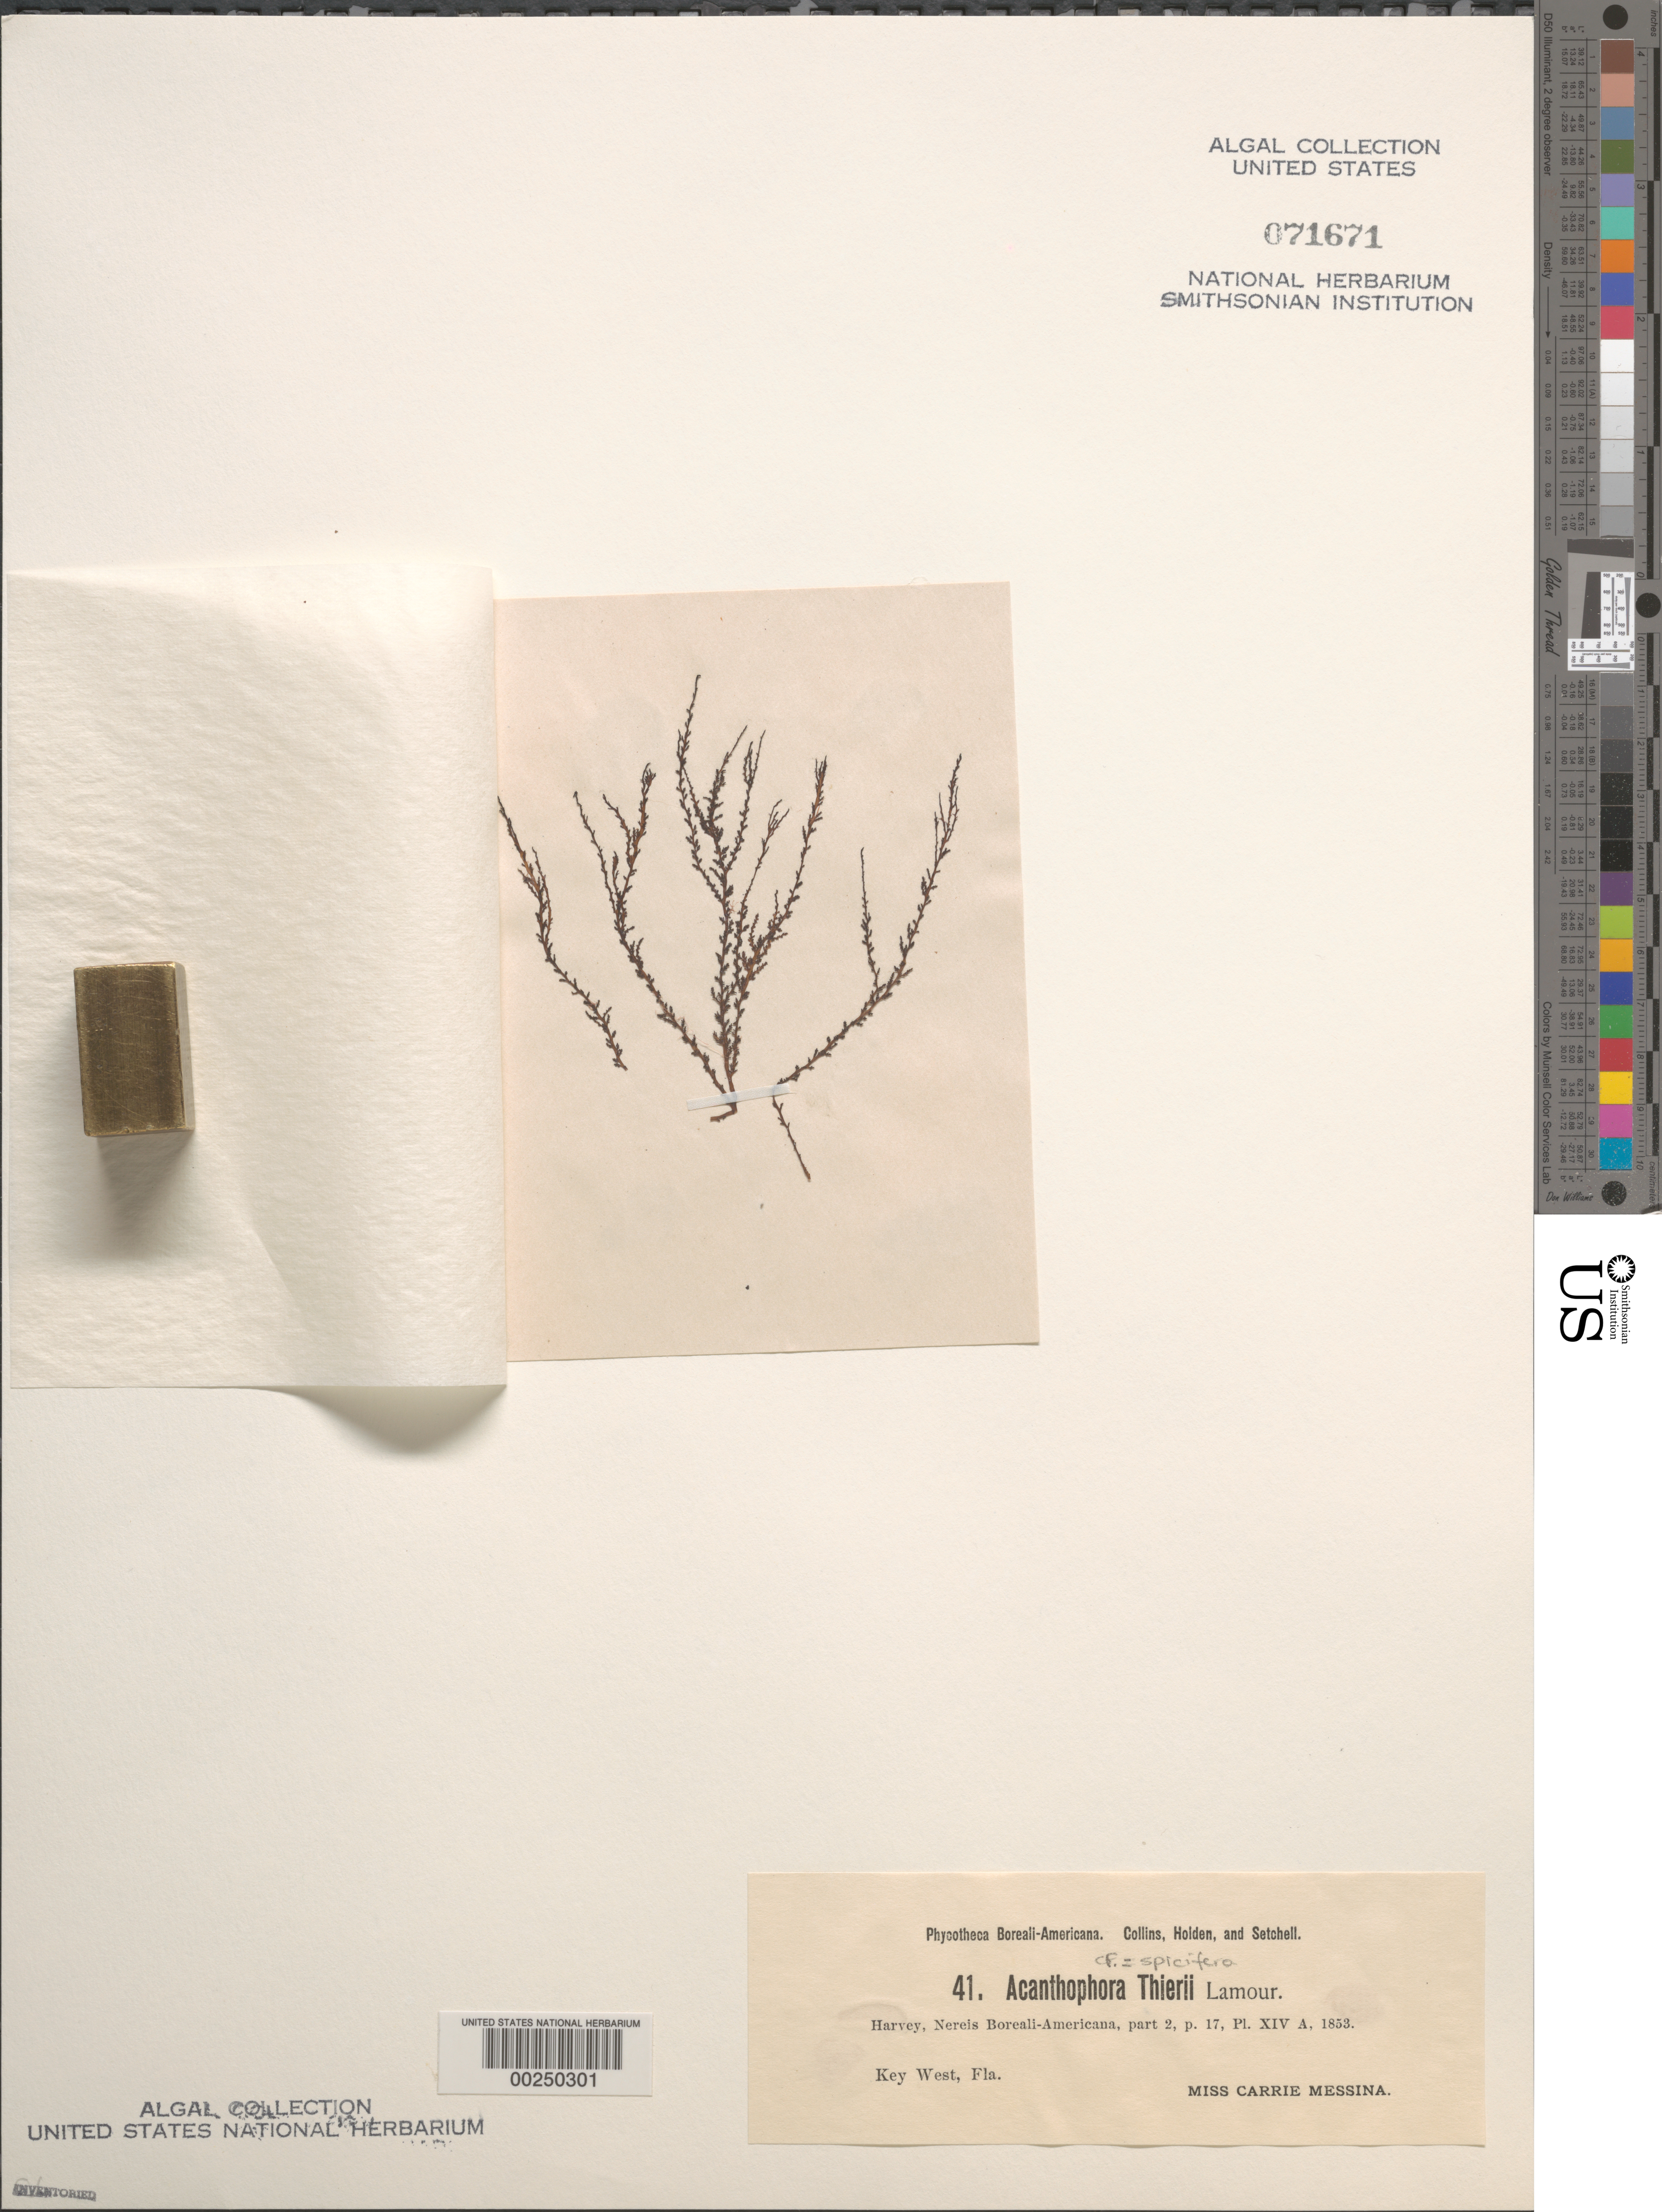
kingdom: Plantae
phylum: Rhodophyta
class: Florideophyceae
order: Ceramiales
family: Rhodomelaceae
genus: Acanthophora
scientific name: Acanthophora spicifera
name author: (Vahl) Børgesen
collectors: C. Messina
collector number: PB-A 41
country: United States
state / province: Florida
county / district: Monroe County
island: Key West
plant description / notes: Collins, Holden & Setchell, Phycotheca Boreali-Americana, as Acanthophora thierii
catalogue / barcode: US 71671